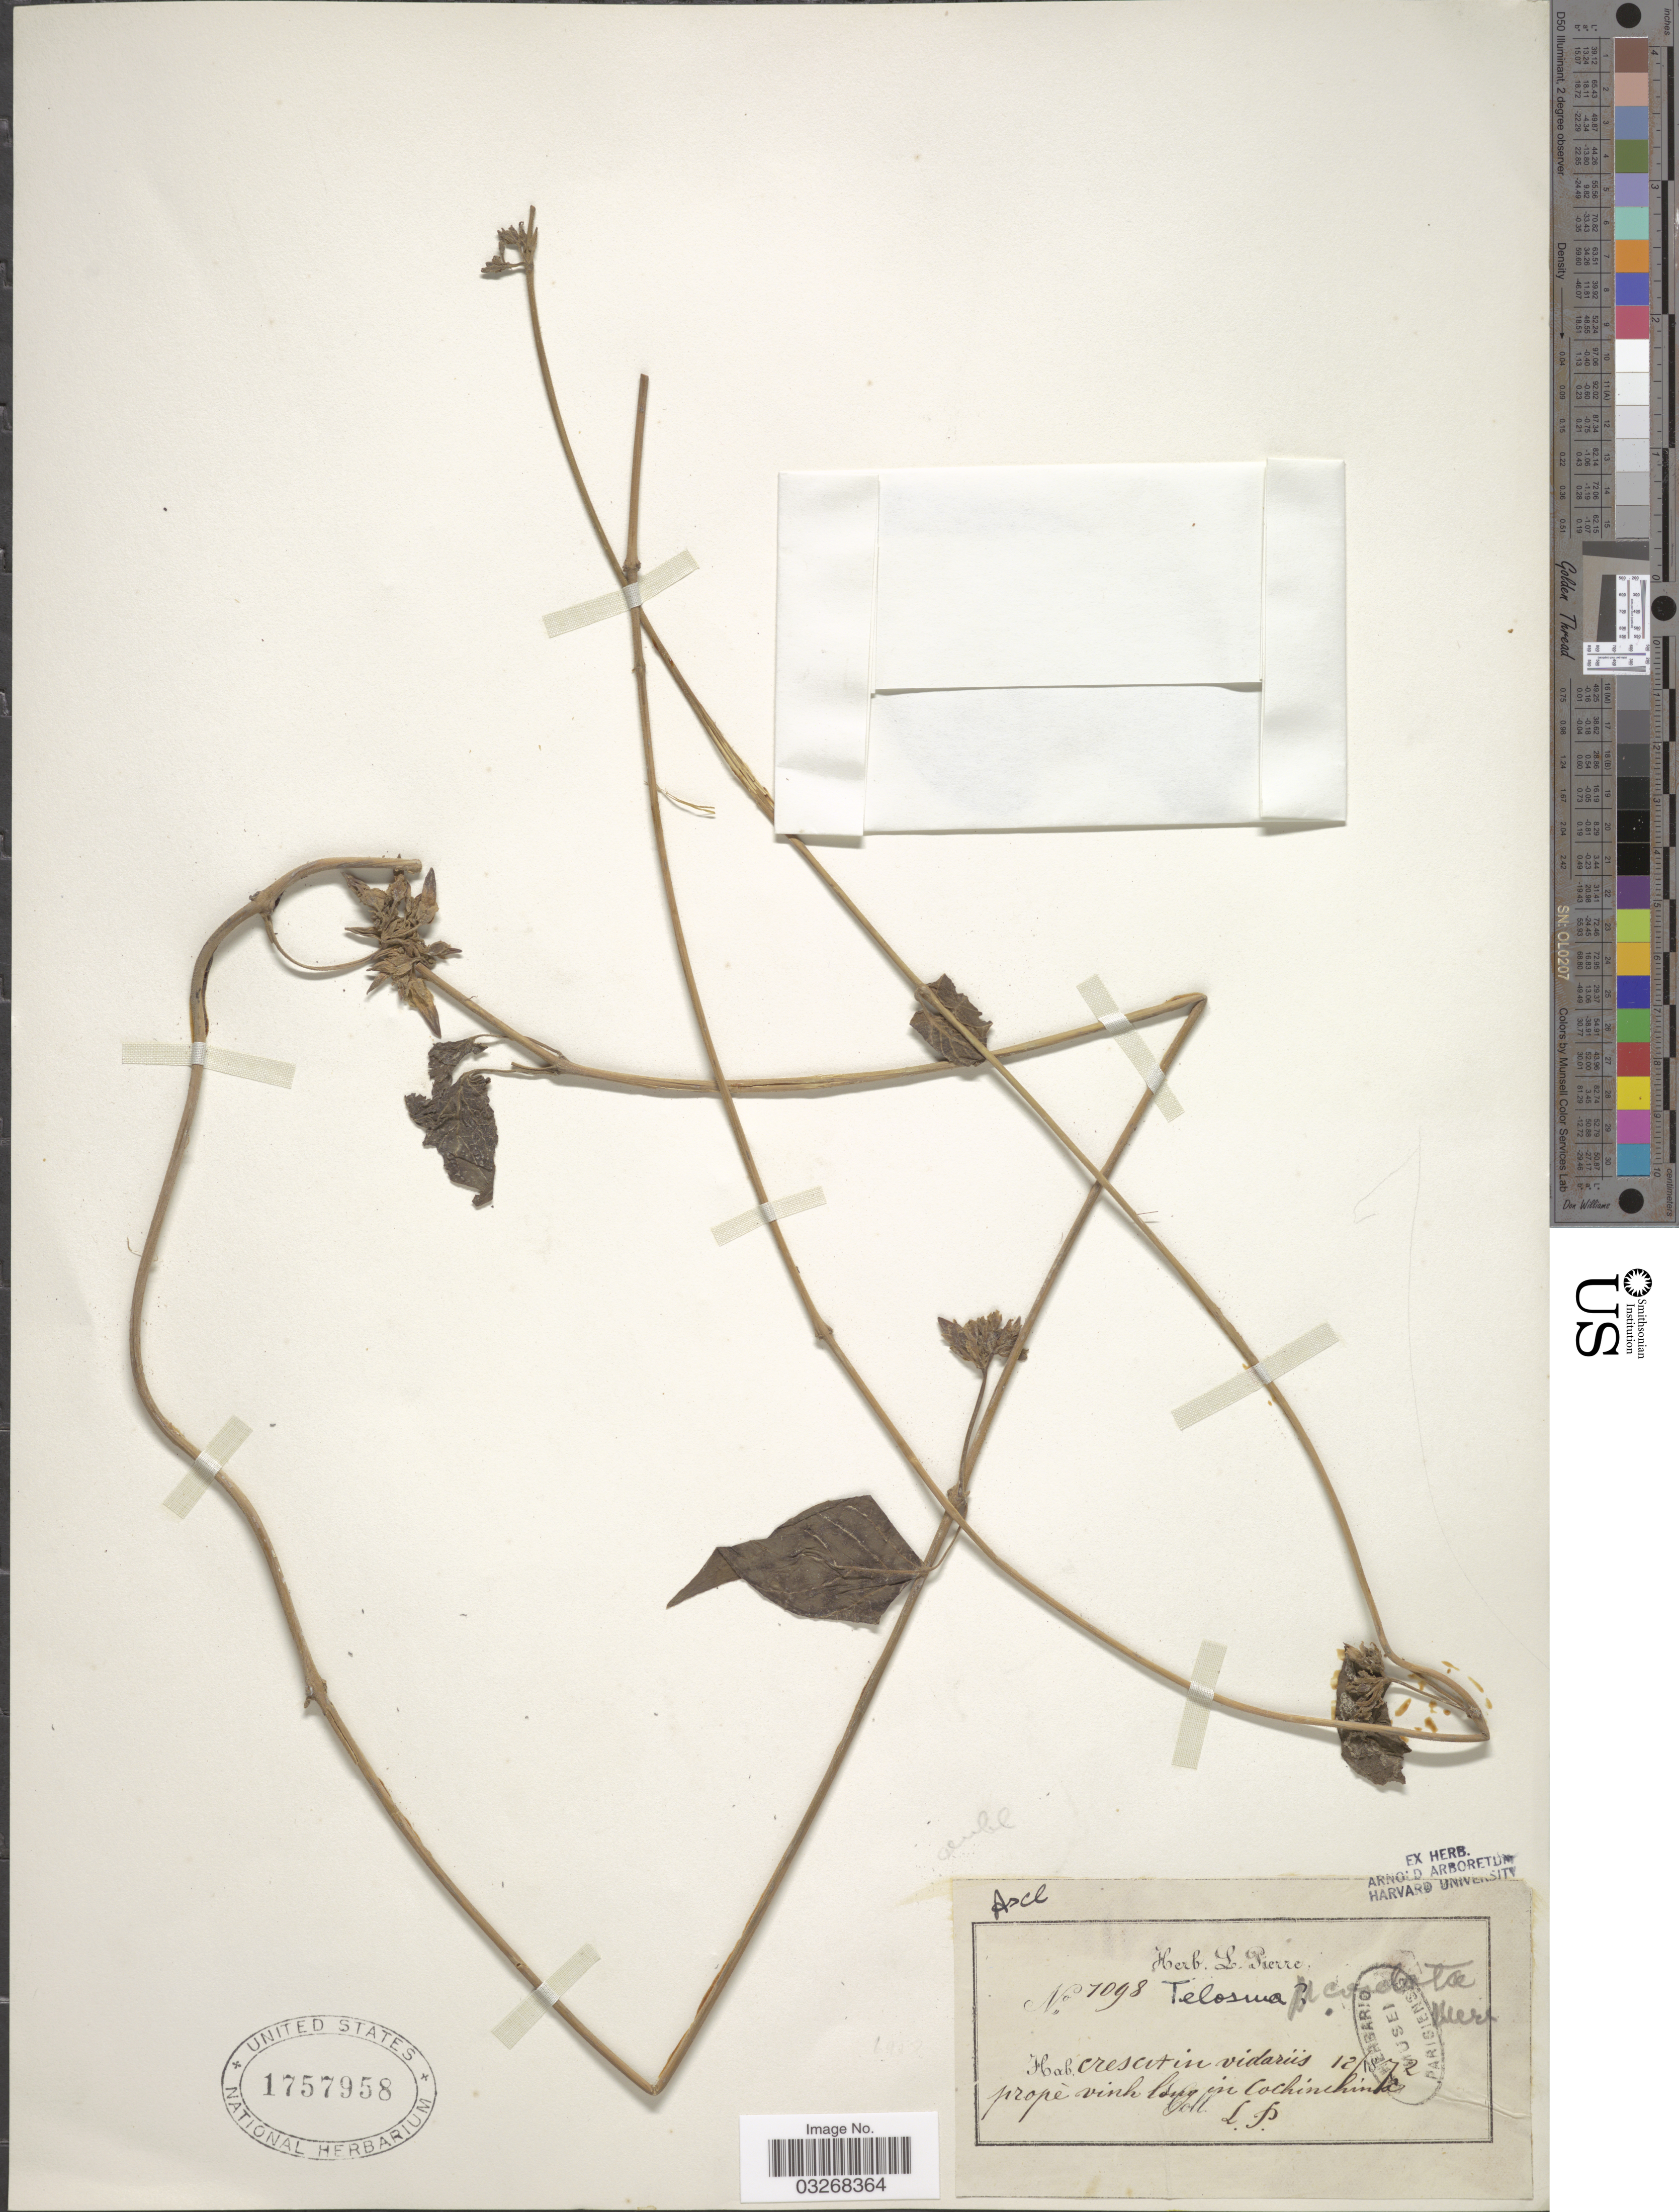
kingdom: Plantae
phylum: Tracheophyta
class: Magnoliopsida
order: Gentianales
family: Apocynaceae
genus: Telosma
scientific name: Telosma cordata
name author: (Burm. f.) Merr.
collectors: L. Pierre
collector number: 1098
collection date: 1872-12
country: Vietnam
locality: Propè vinh long in Cochinchina.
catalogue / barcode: US 1757958